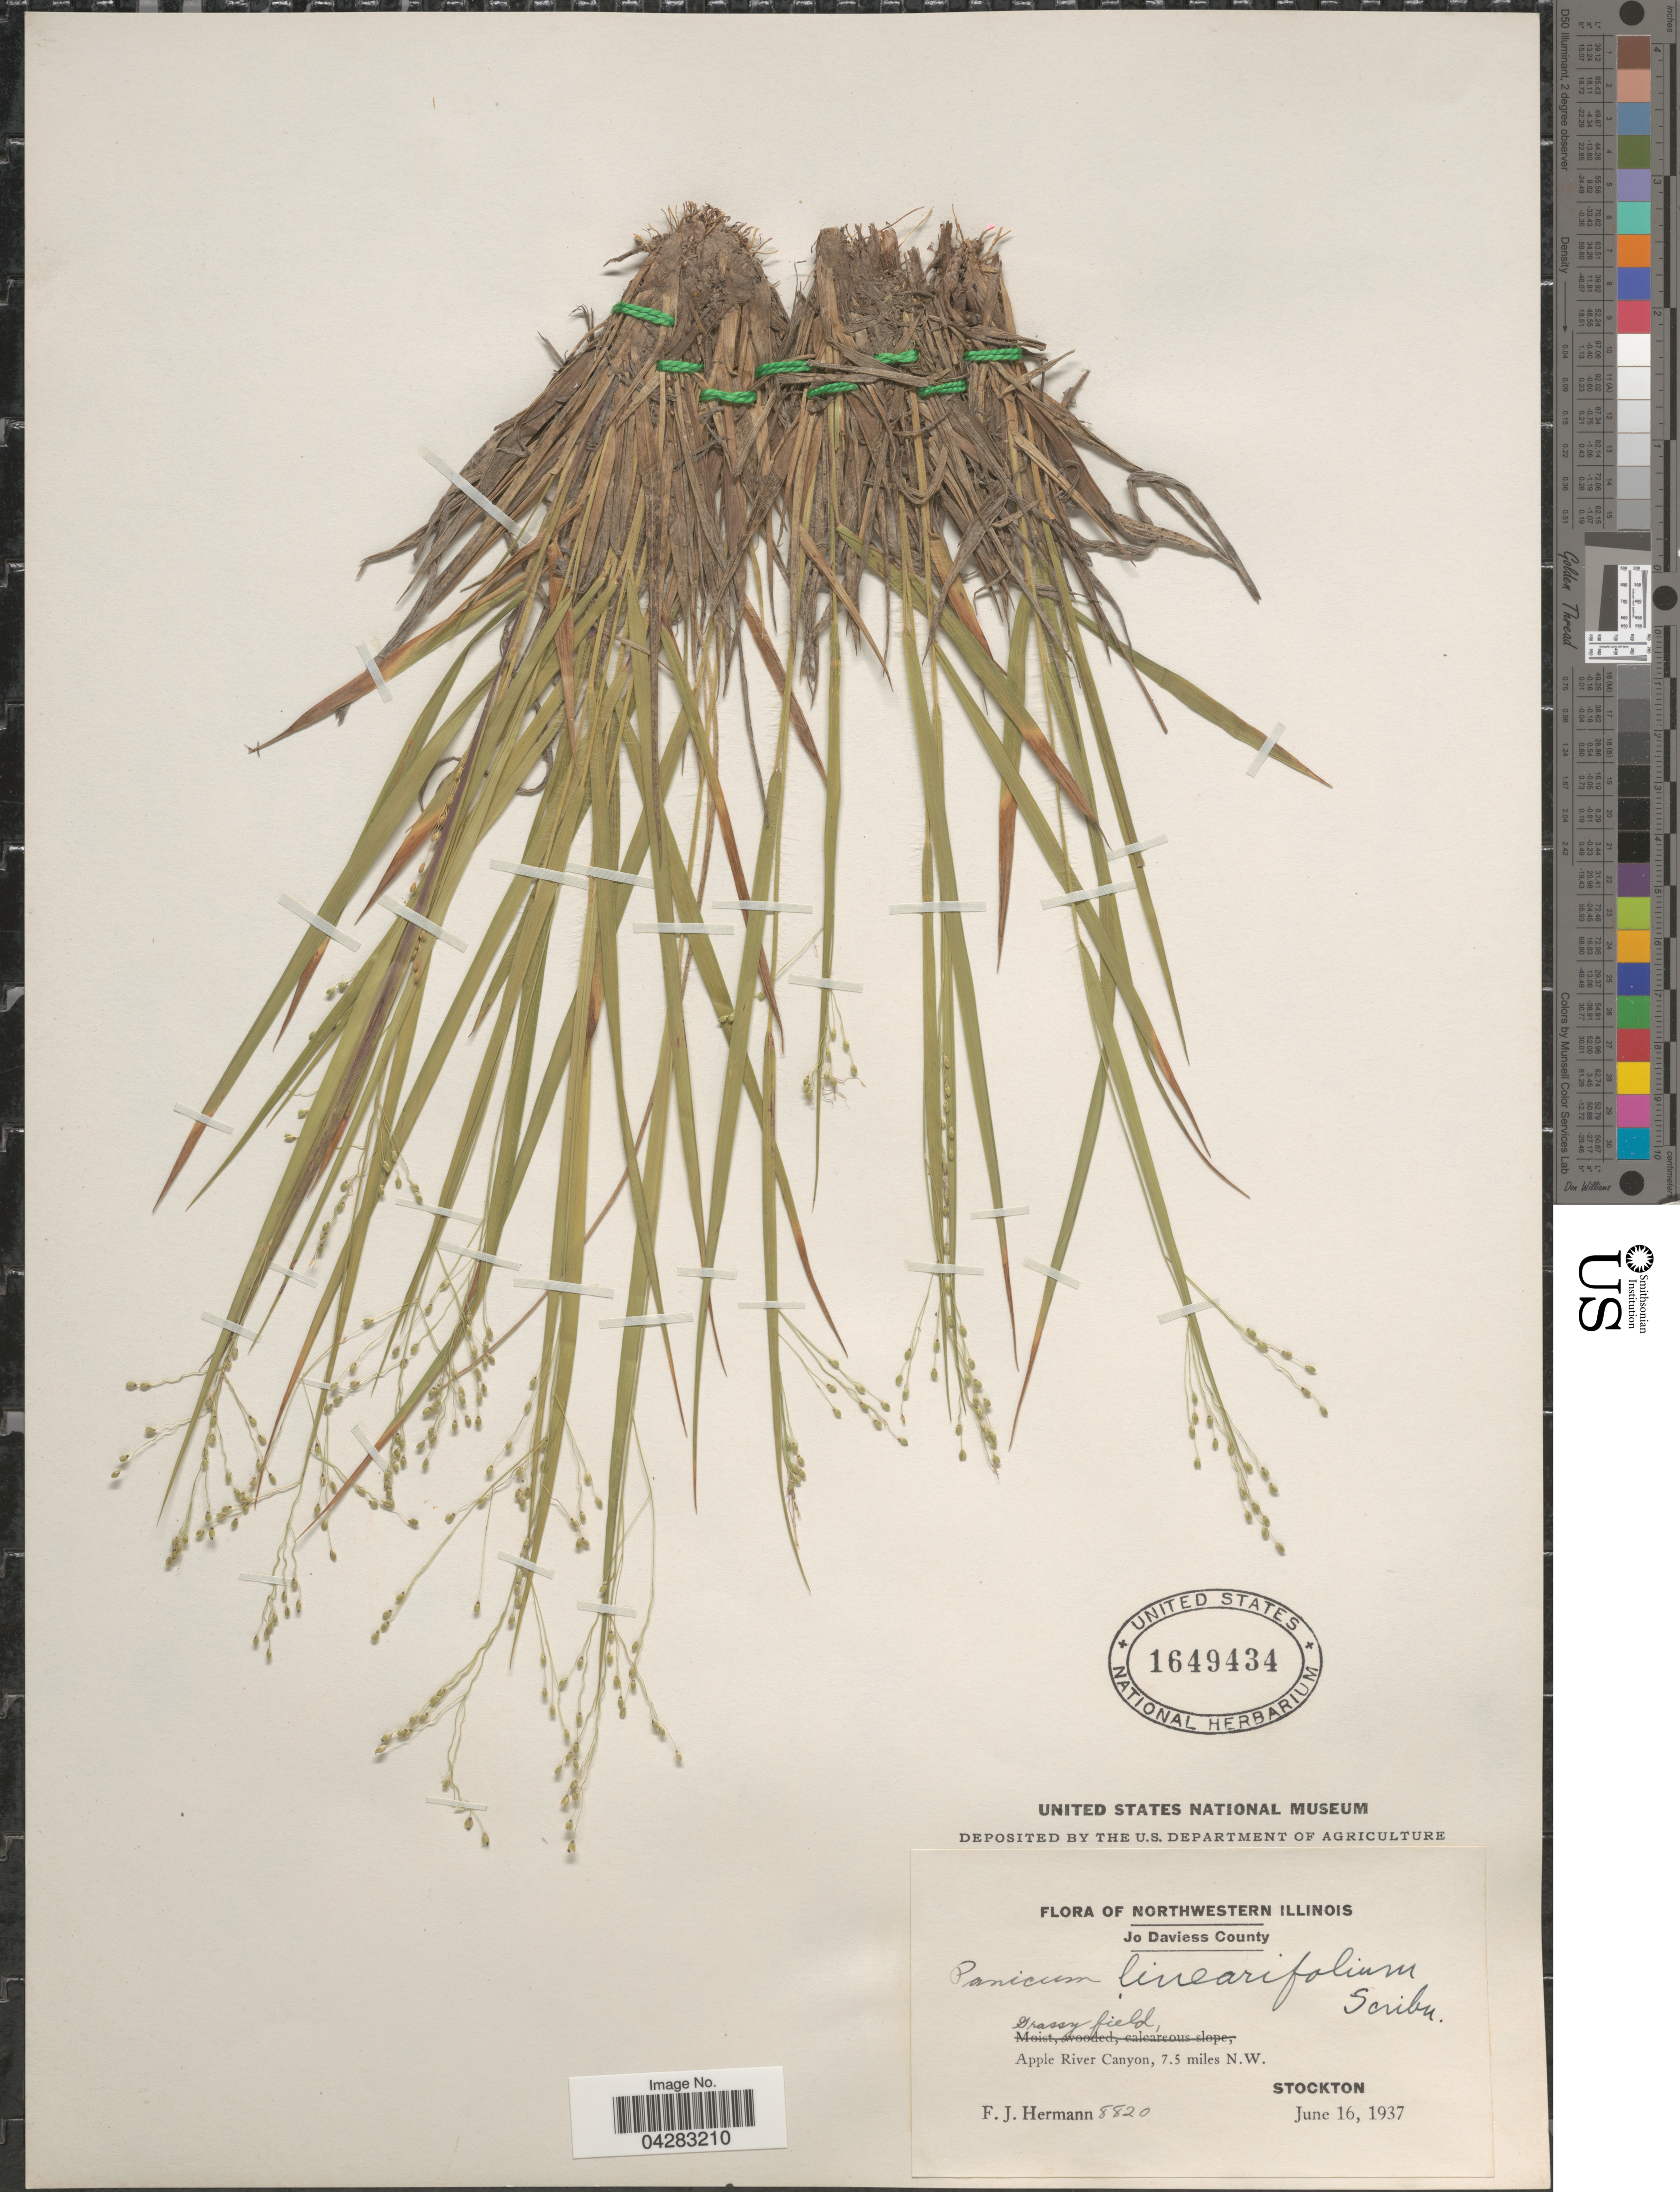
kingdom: Plantae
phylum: Tracheophyta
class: Liliopsida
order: Poales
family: Poaceae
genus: Dichanthelium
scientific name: Dichanthelium linearifolium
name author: (Scribn.) Gould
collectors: F. J. Hermann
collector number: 8820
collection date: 1937-06-16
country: United States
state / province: Illinois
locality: Northwestern Illinois. Jo Daviess County. Apple River Canyon, 7.5 miles N.W. Stockton.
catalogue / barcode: US 1649434